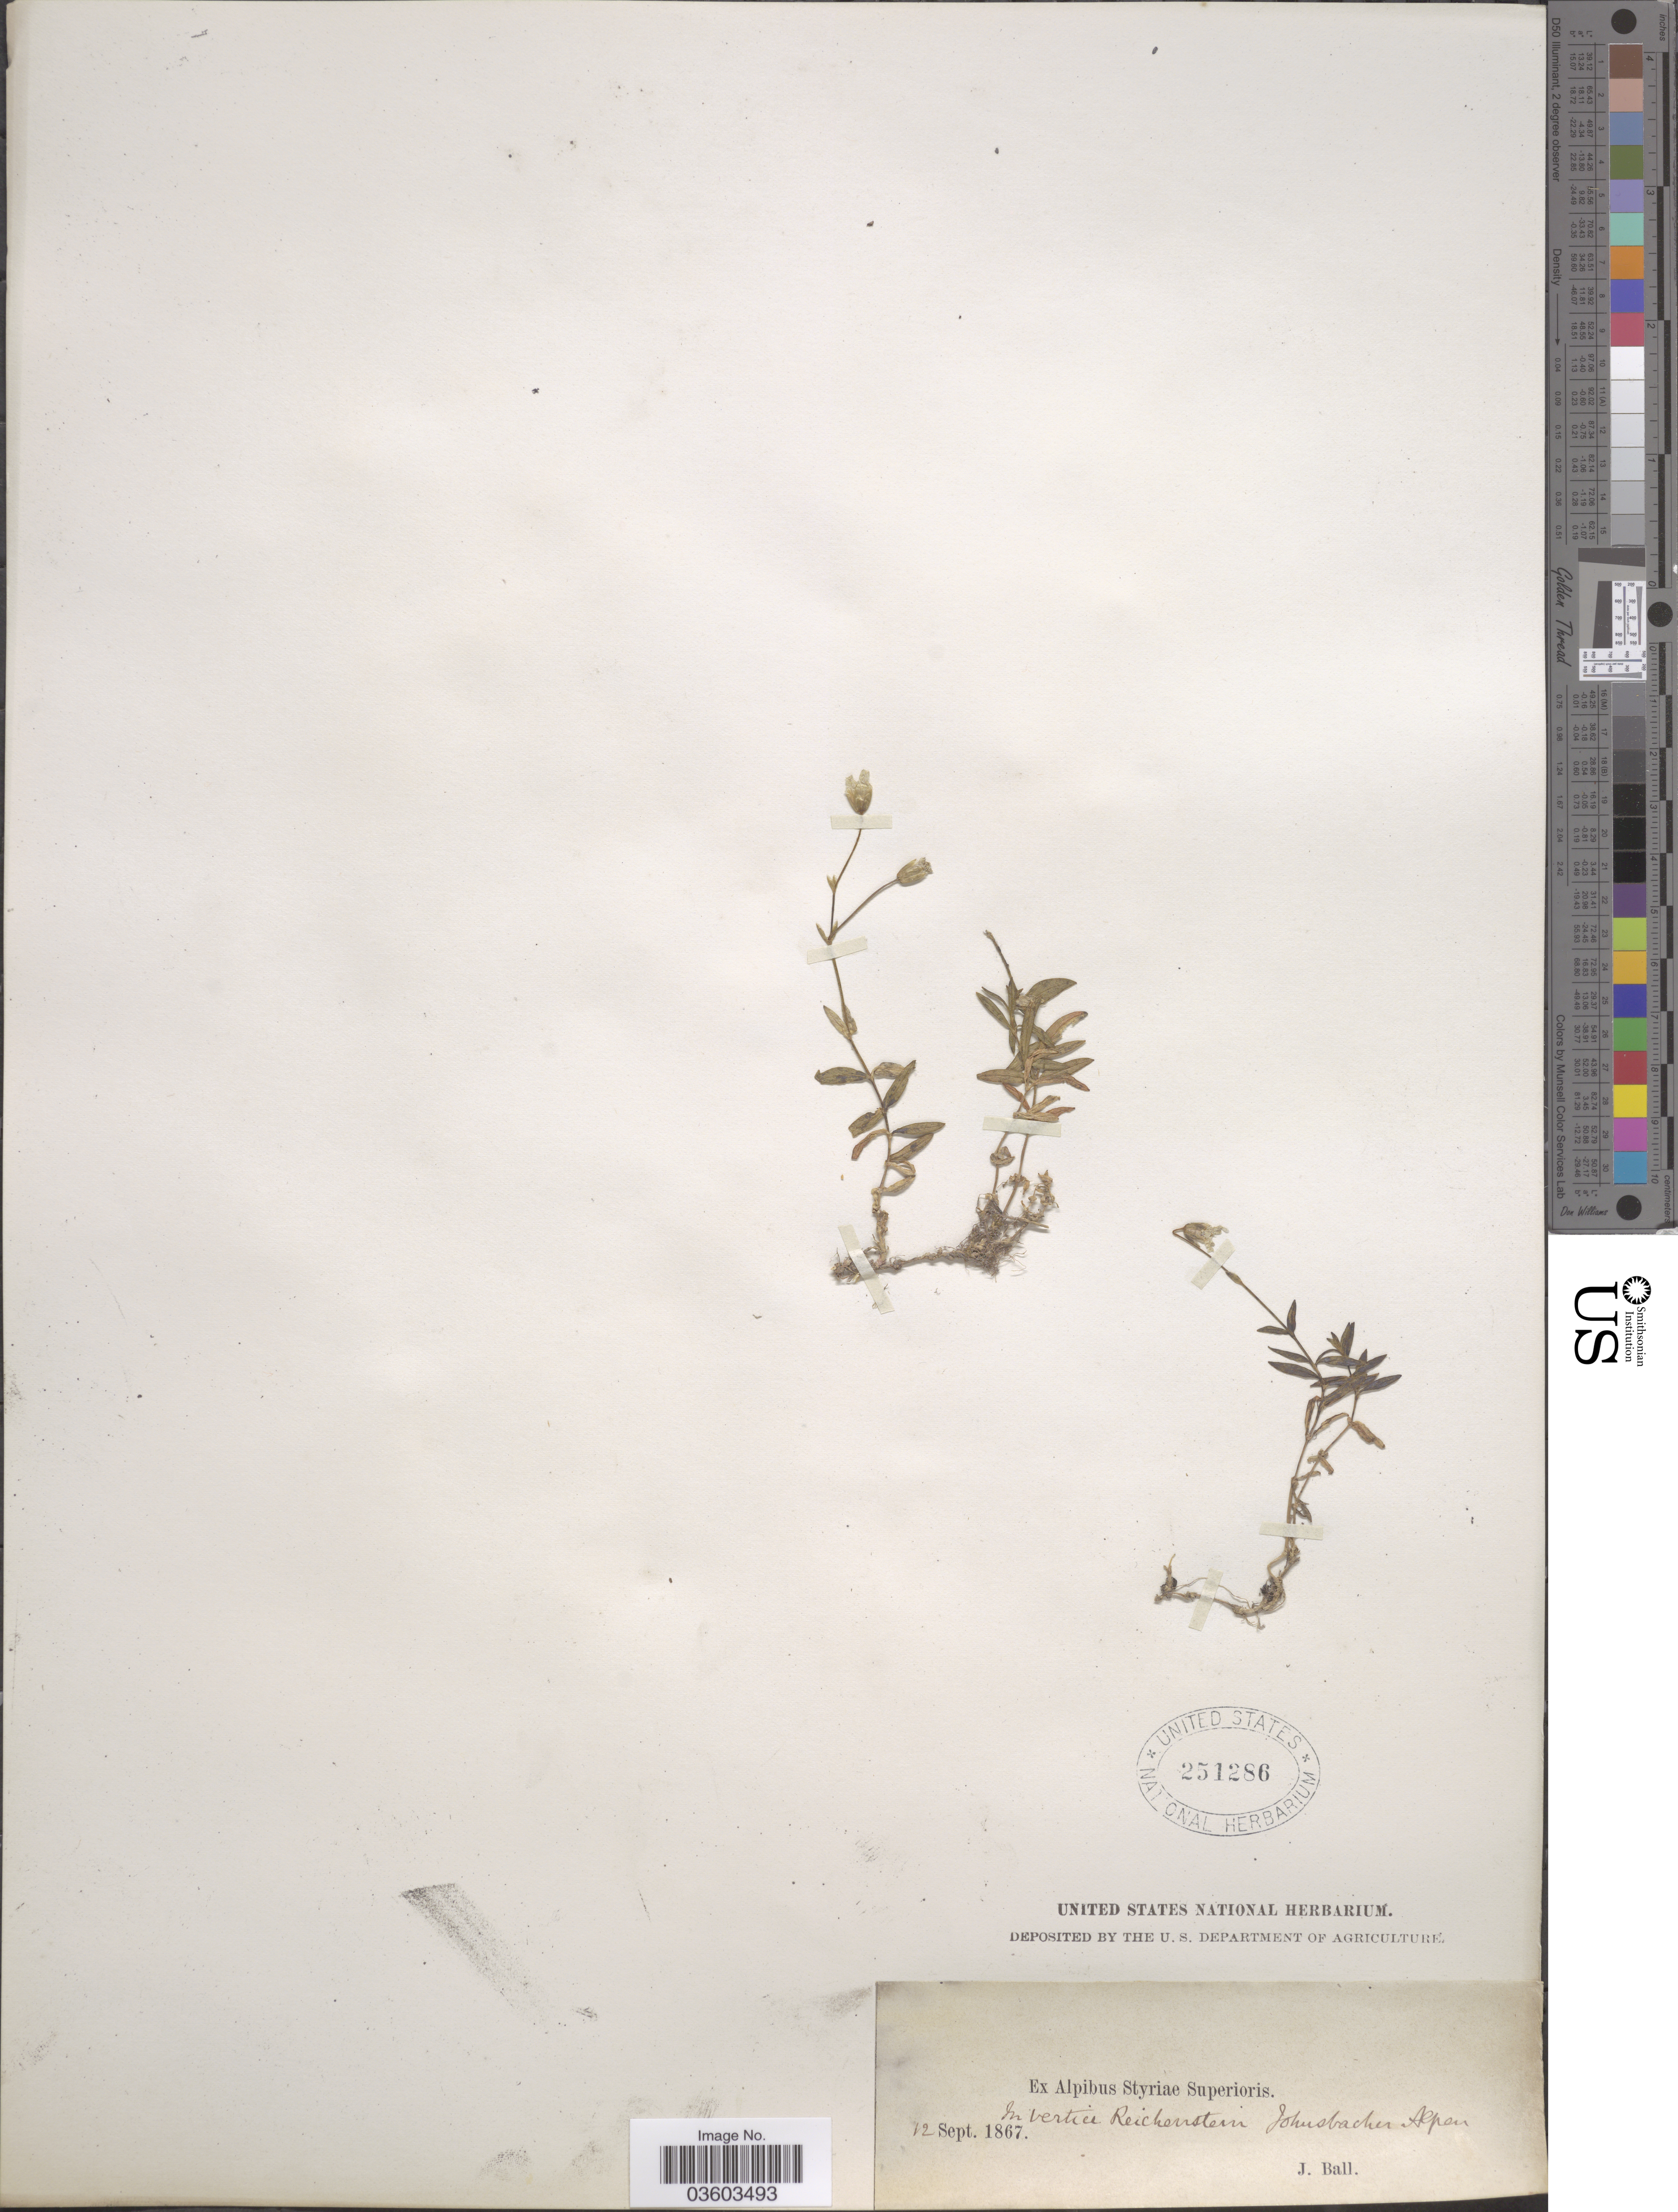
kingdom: Plantae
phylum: Tracheophyta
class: Magnoliopsida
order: Caryophyllales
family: Caryophyllaceae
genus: Cerastium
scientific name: Cerastium sp.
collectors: J. Ball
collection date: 1867-09-12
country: Austria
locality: Ex Alpibus Styriae Superioris. In vertice Reichenstein. Johusbacher Alpen.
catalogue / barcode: US 251286